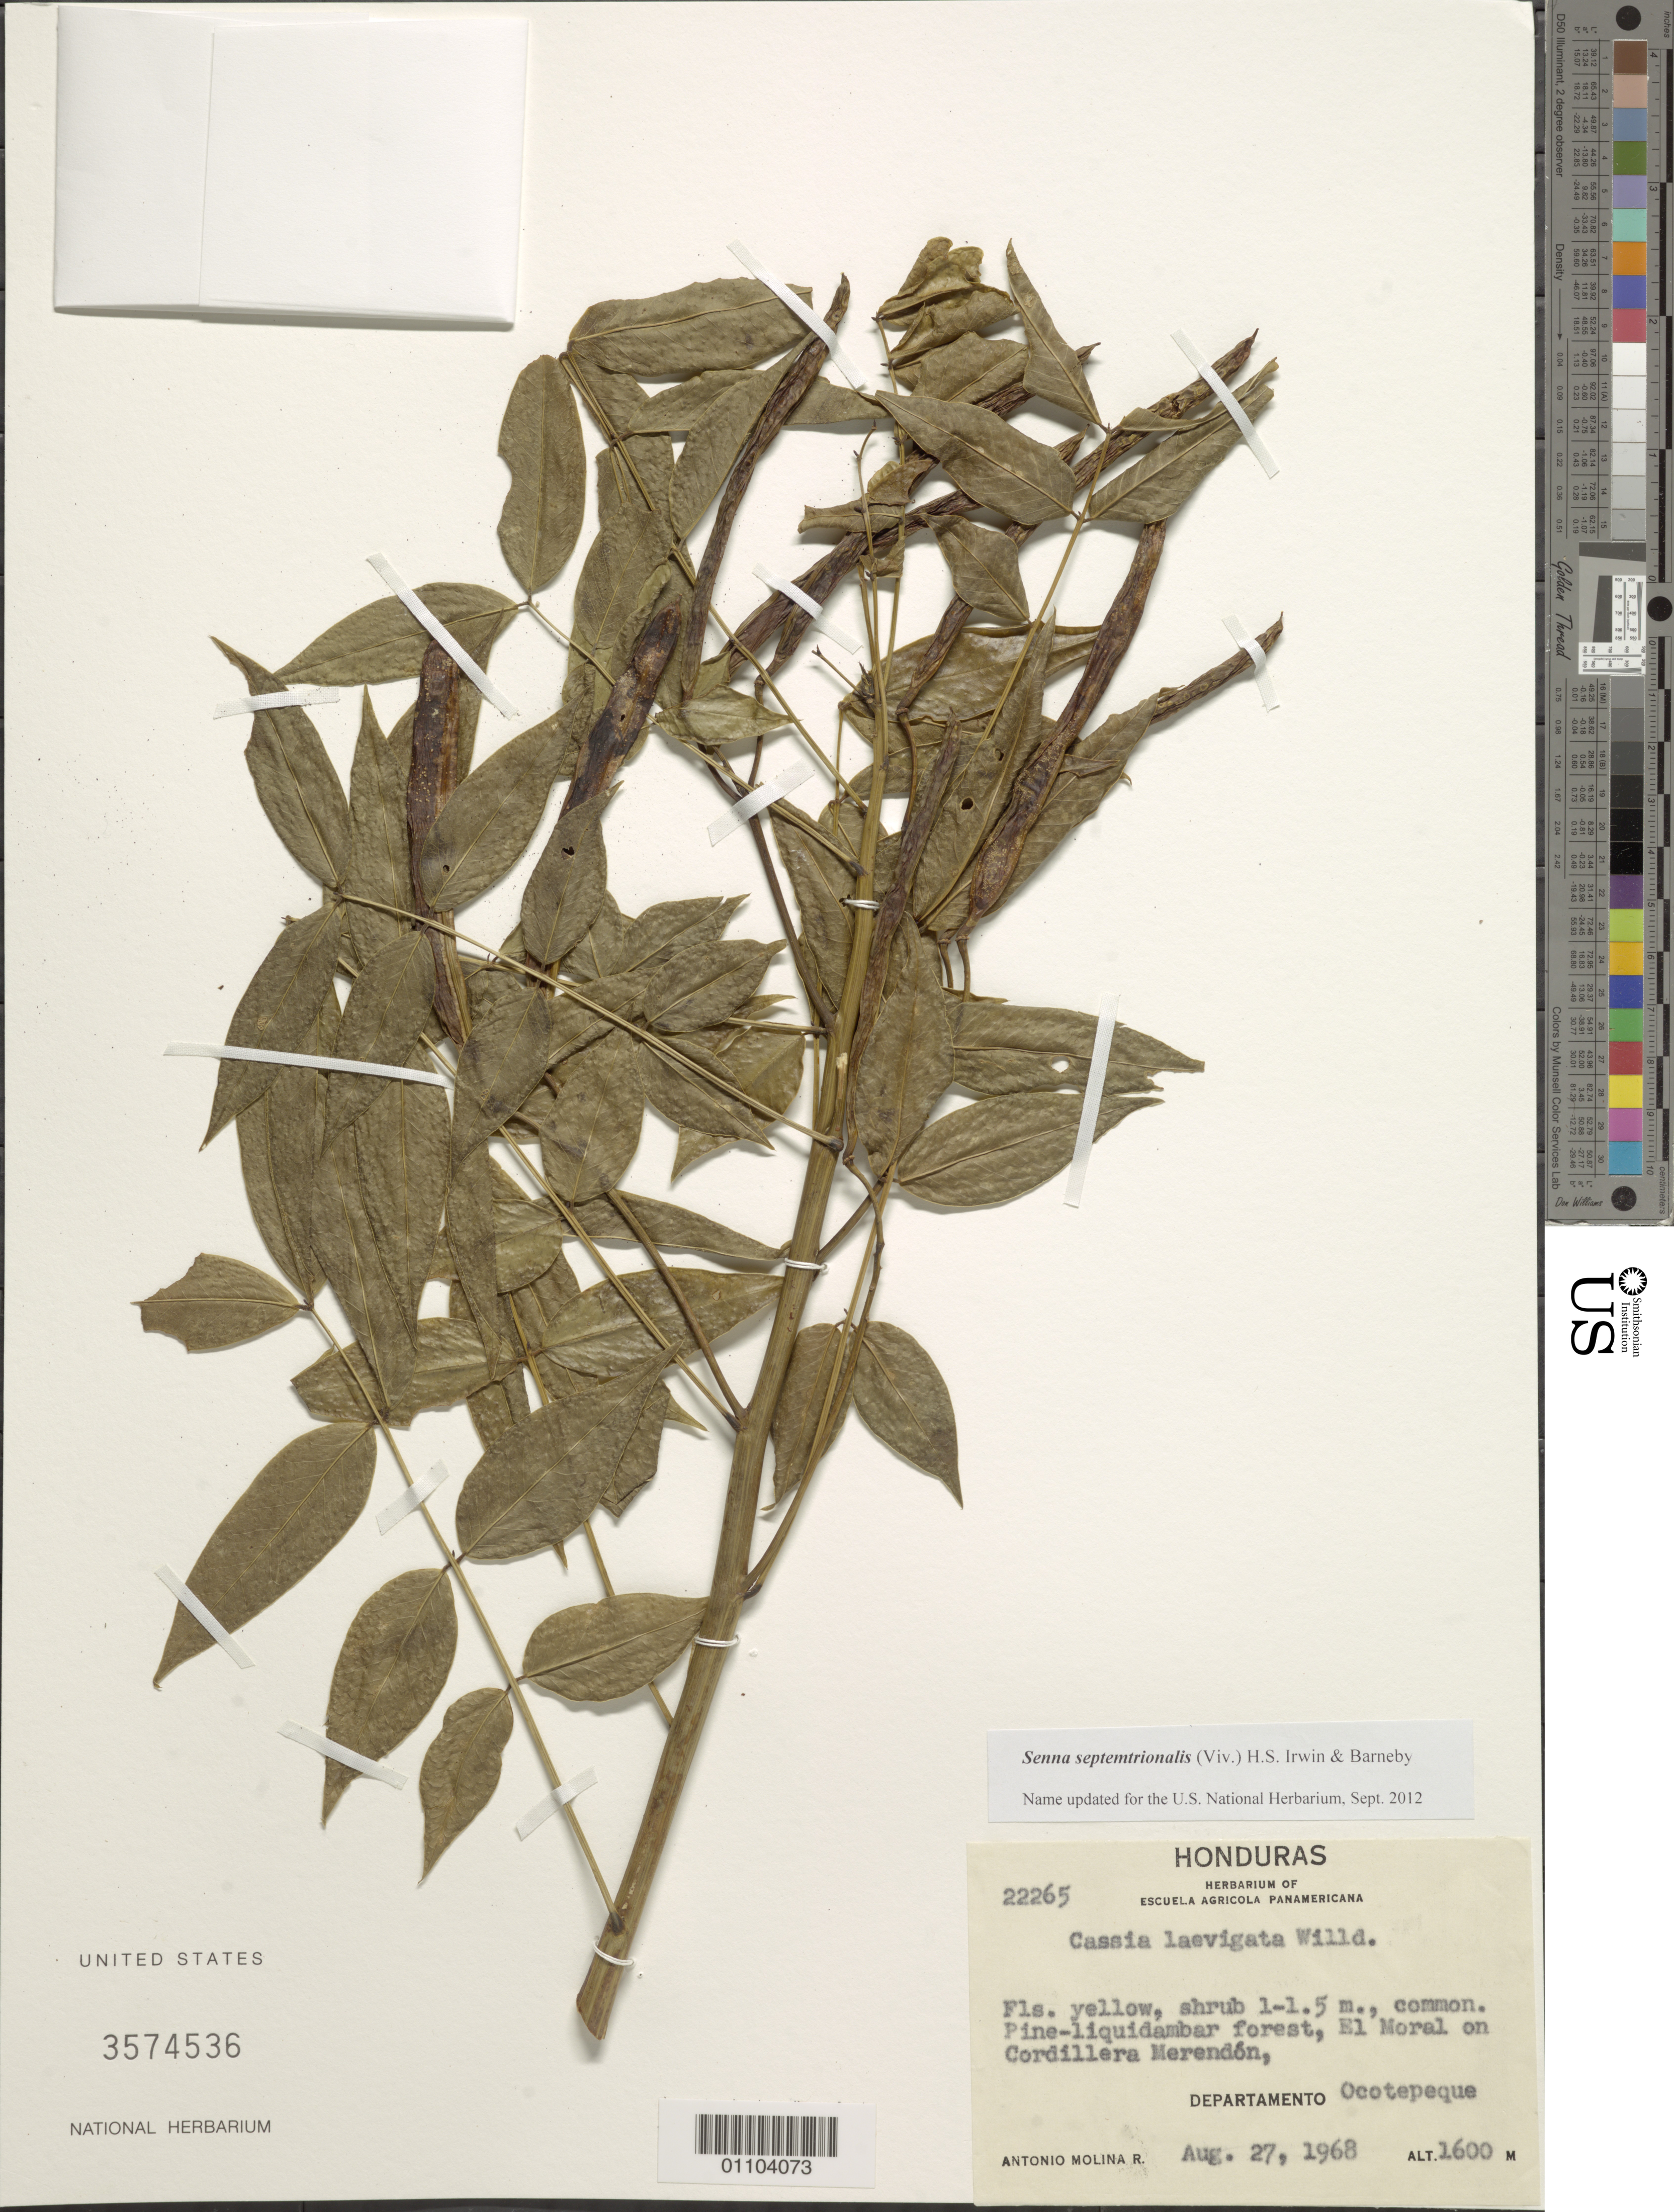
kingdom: Plantae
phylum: Tracheophyta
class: Magnoliopsida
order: Fabales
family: Fabaceae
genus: Senna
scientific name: Senna septemtrionalis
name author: (Viv.) H.S. Irwin & Barneby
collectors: A. Molina R.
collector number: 22265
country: Honduras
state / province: Ocotepeque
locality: El Moral on Cordillera Merendon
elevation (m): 1600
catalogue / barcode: US 3574536